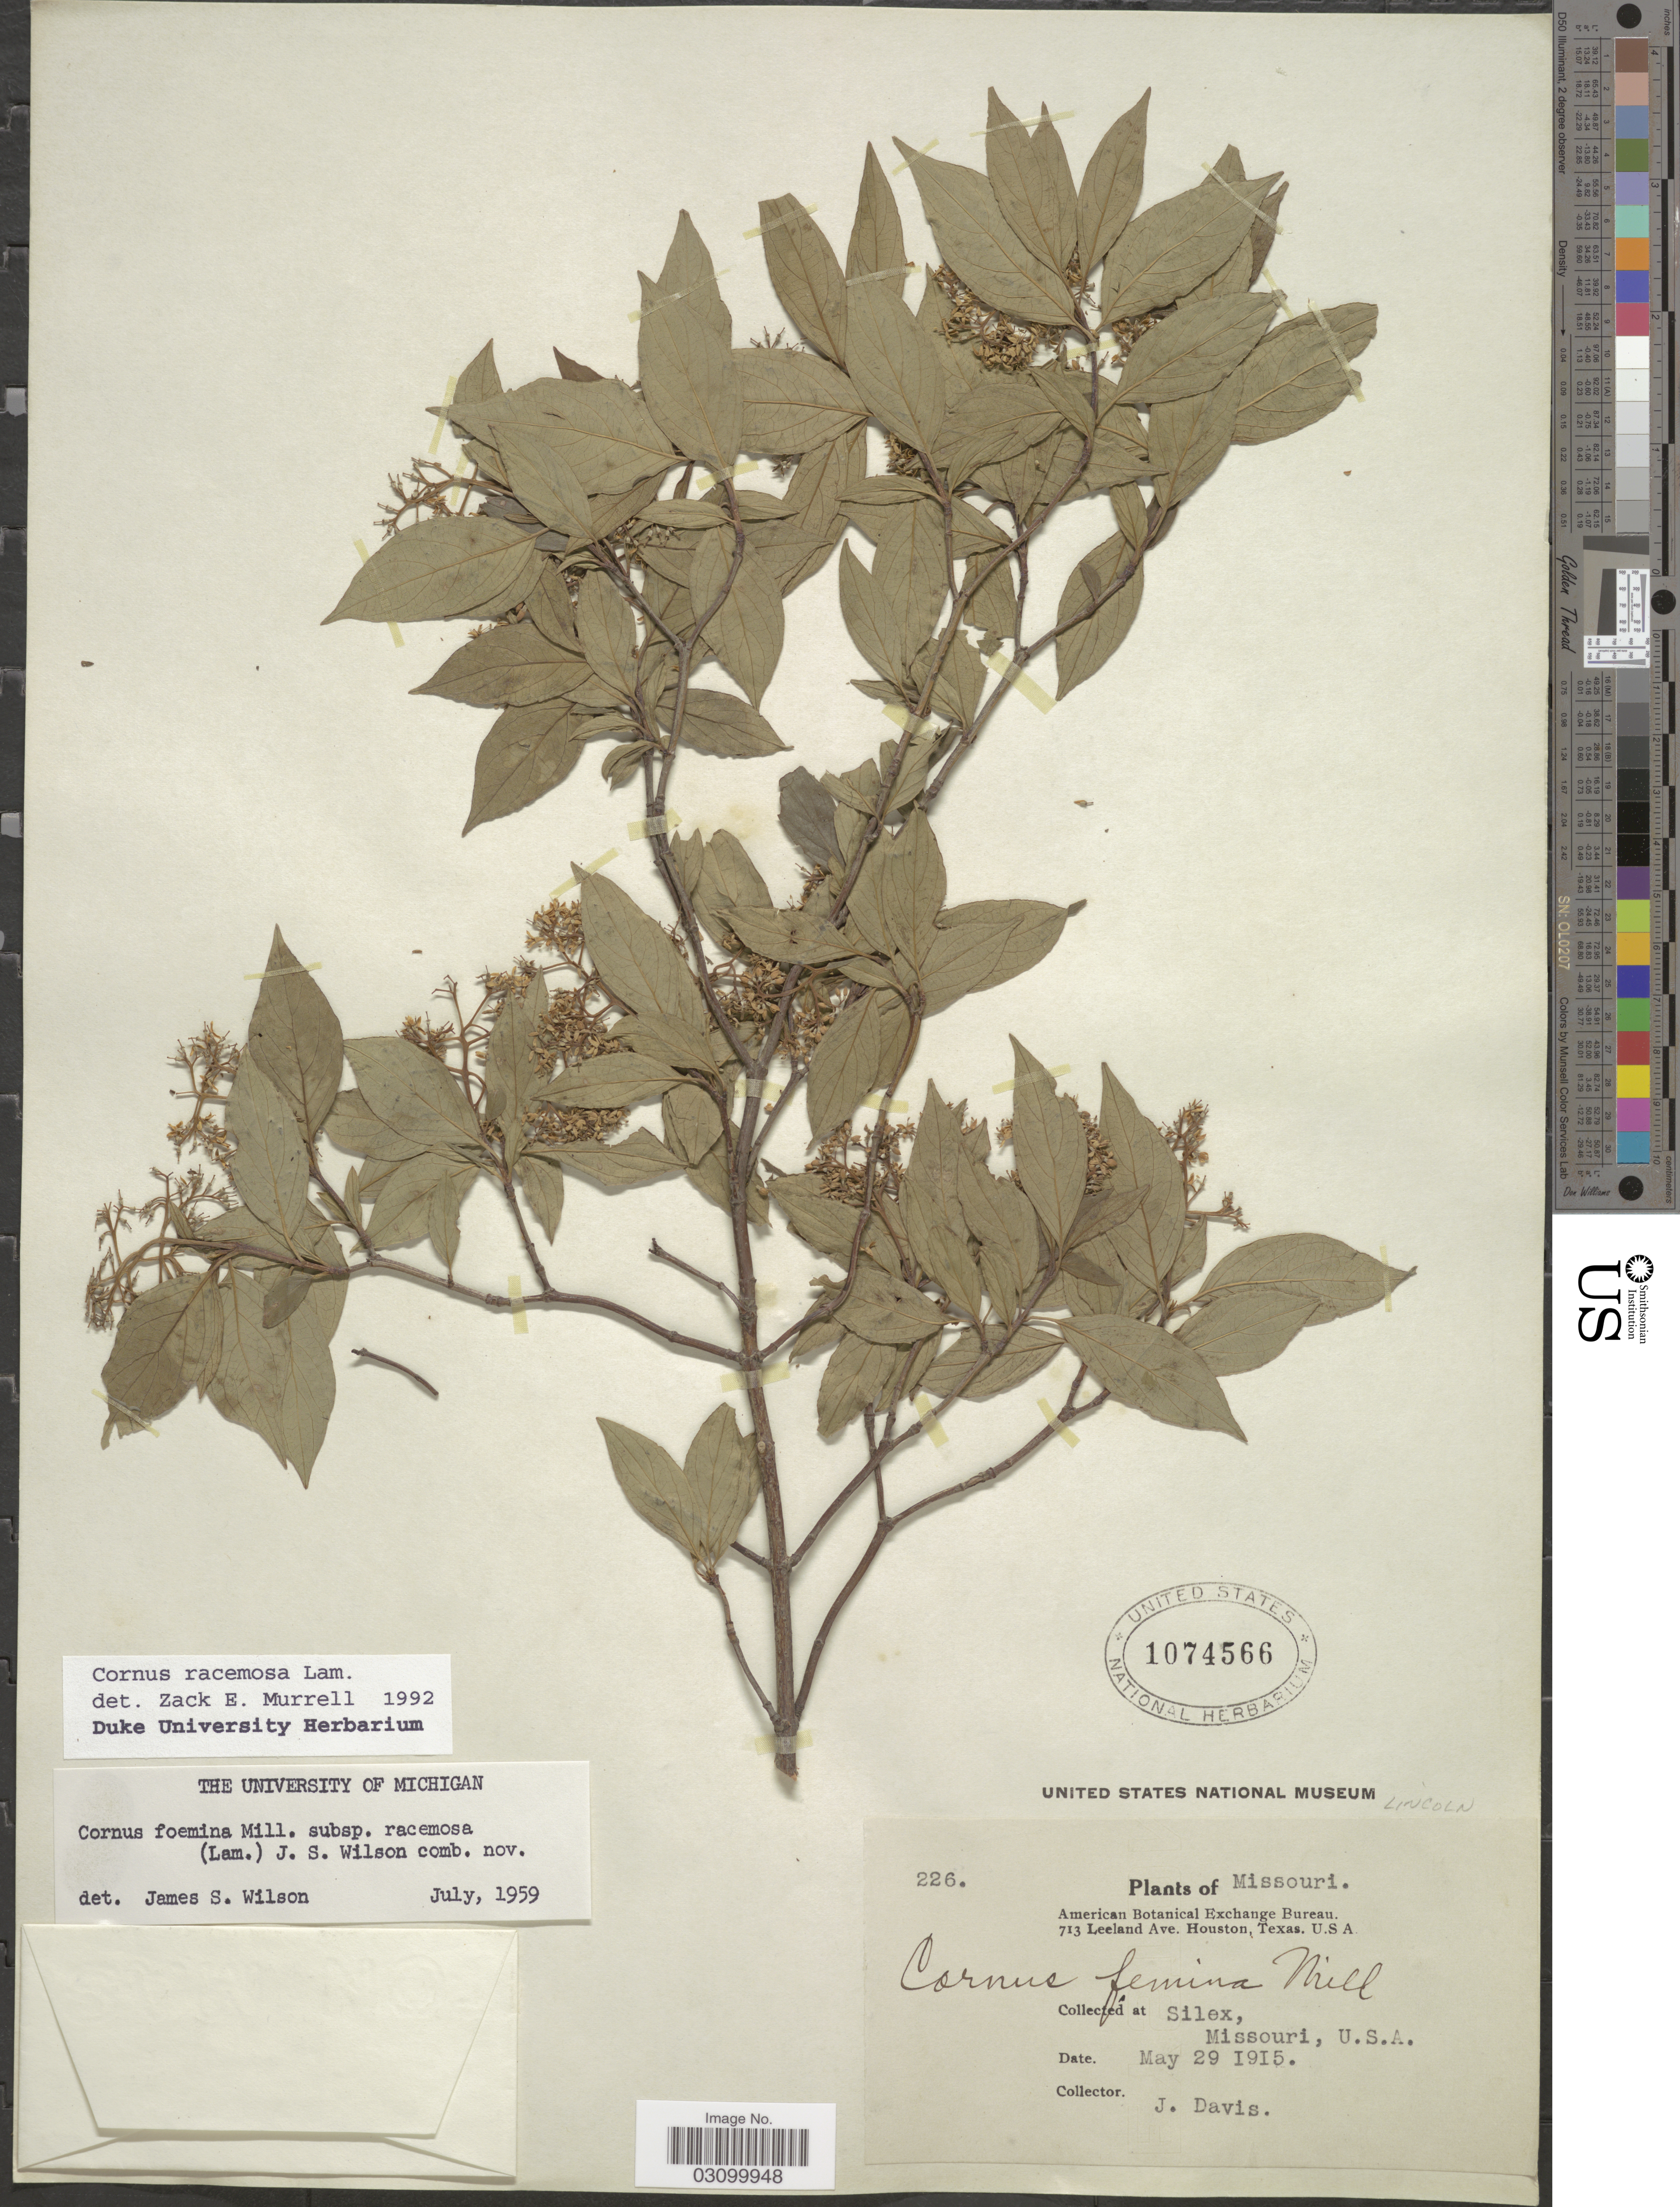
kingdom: Plantae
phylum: Tracheophyta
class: Magnoliopsida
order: Cornales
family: Cornaceae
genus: Cornus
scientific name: Cornus racemosa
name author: Lam.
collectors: J. Davis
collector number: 226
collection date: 1915-05-29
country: United States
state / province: Missouri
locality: Silex, Missouri, U.S.A. Lincoln.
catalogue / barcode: US 1074566